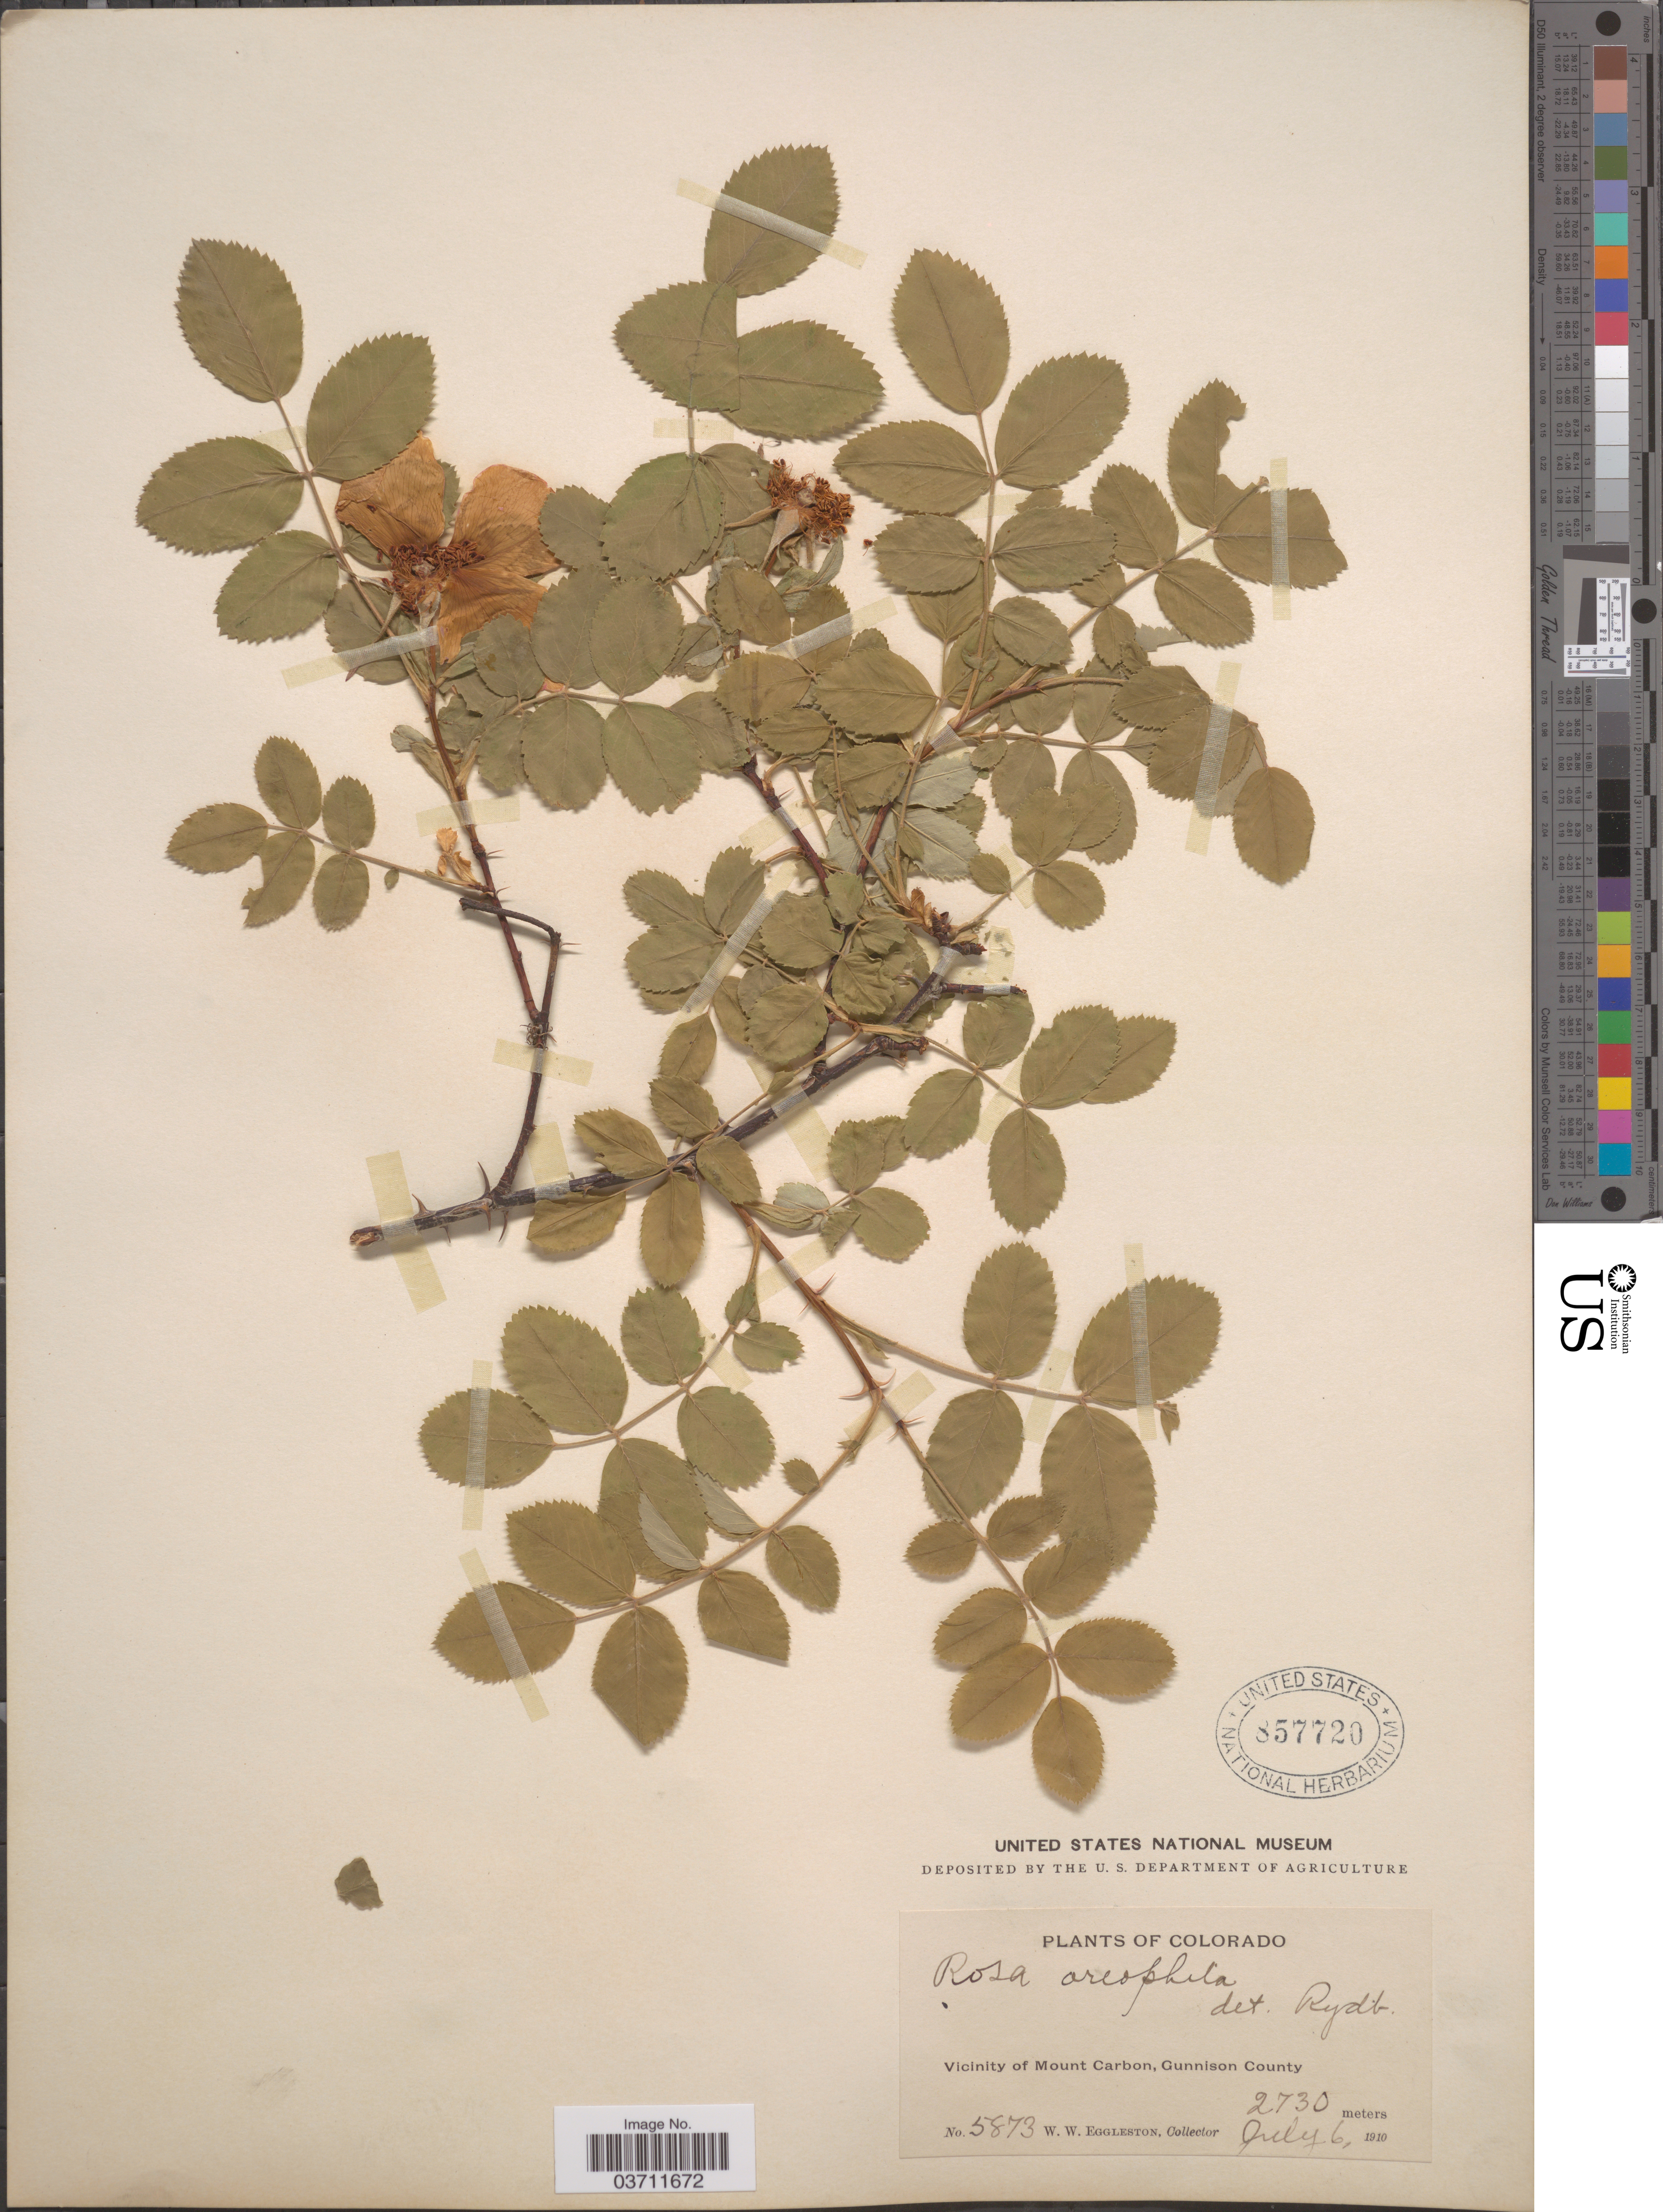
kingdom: Plantae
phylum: Tracheophyta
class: Magnoliopsida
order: Rosales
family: Rosaceae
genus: Rosa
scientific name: Rosa oreophila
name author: Rydb.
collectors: W. W. Eggleston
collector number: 5873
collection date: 1910-07-06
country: United States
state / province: Colorado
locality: Vicinity of Mount Carbon, Gunnison County.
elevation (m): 2730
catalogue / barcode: US 857720